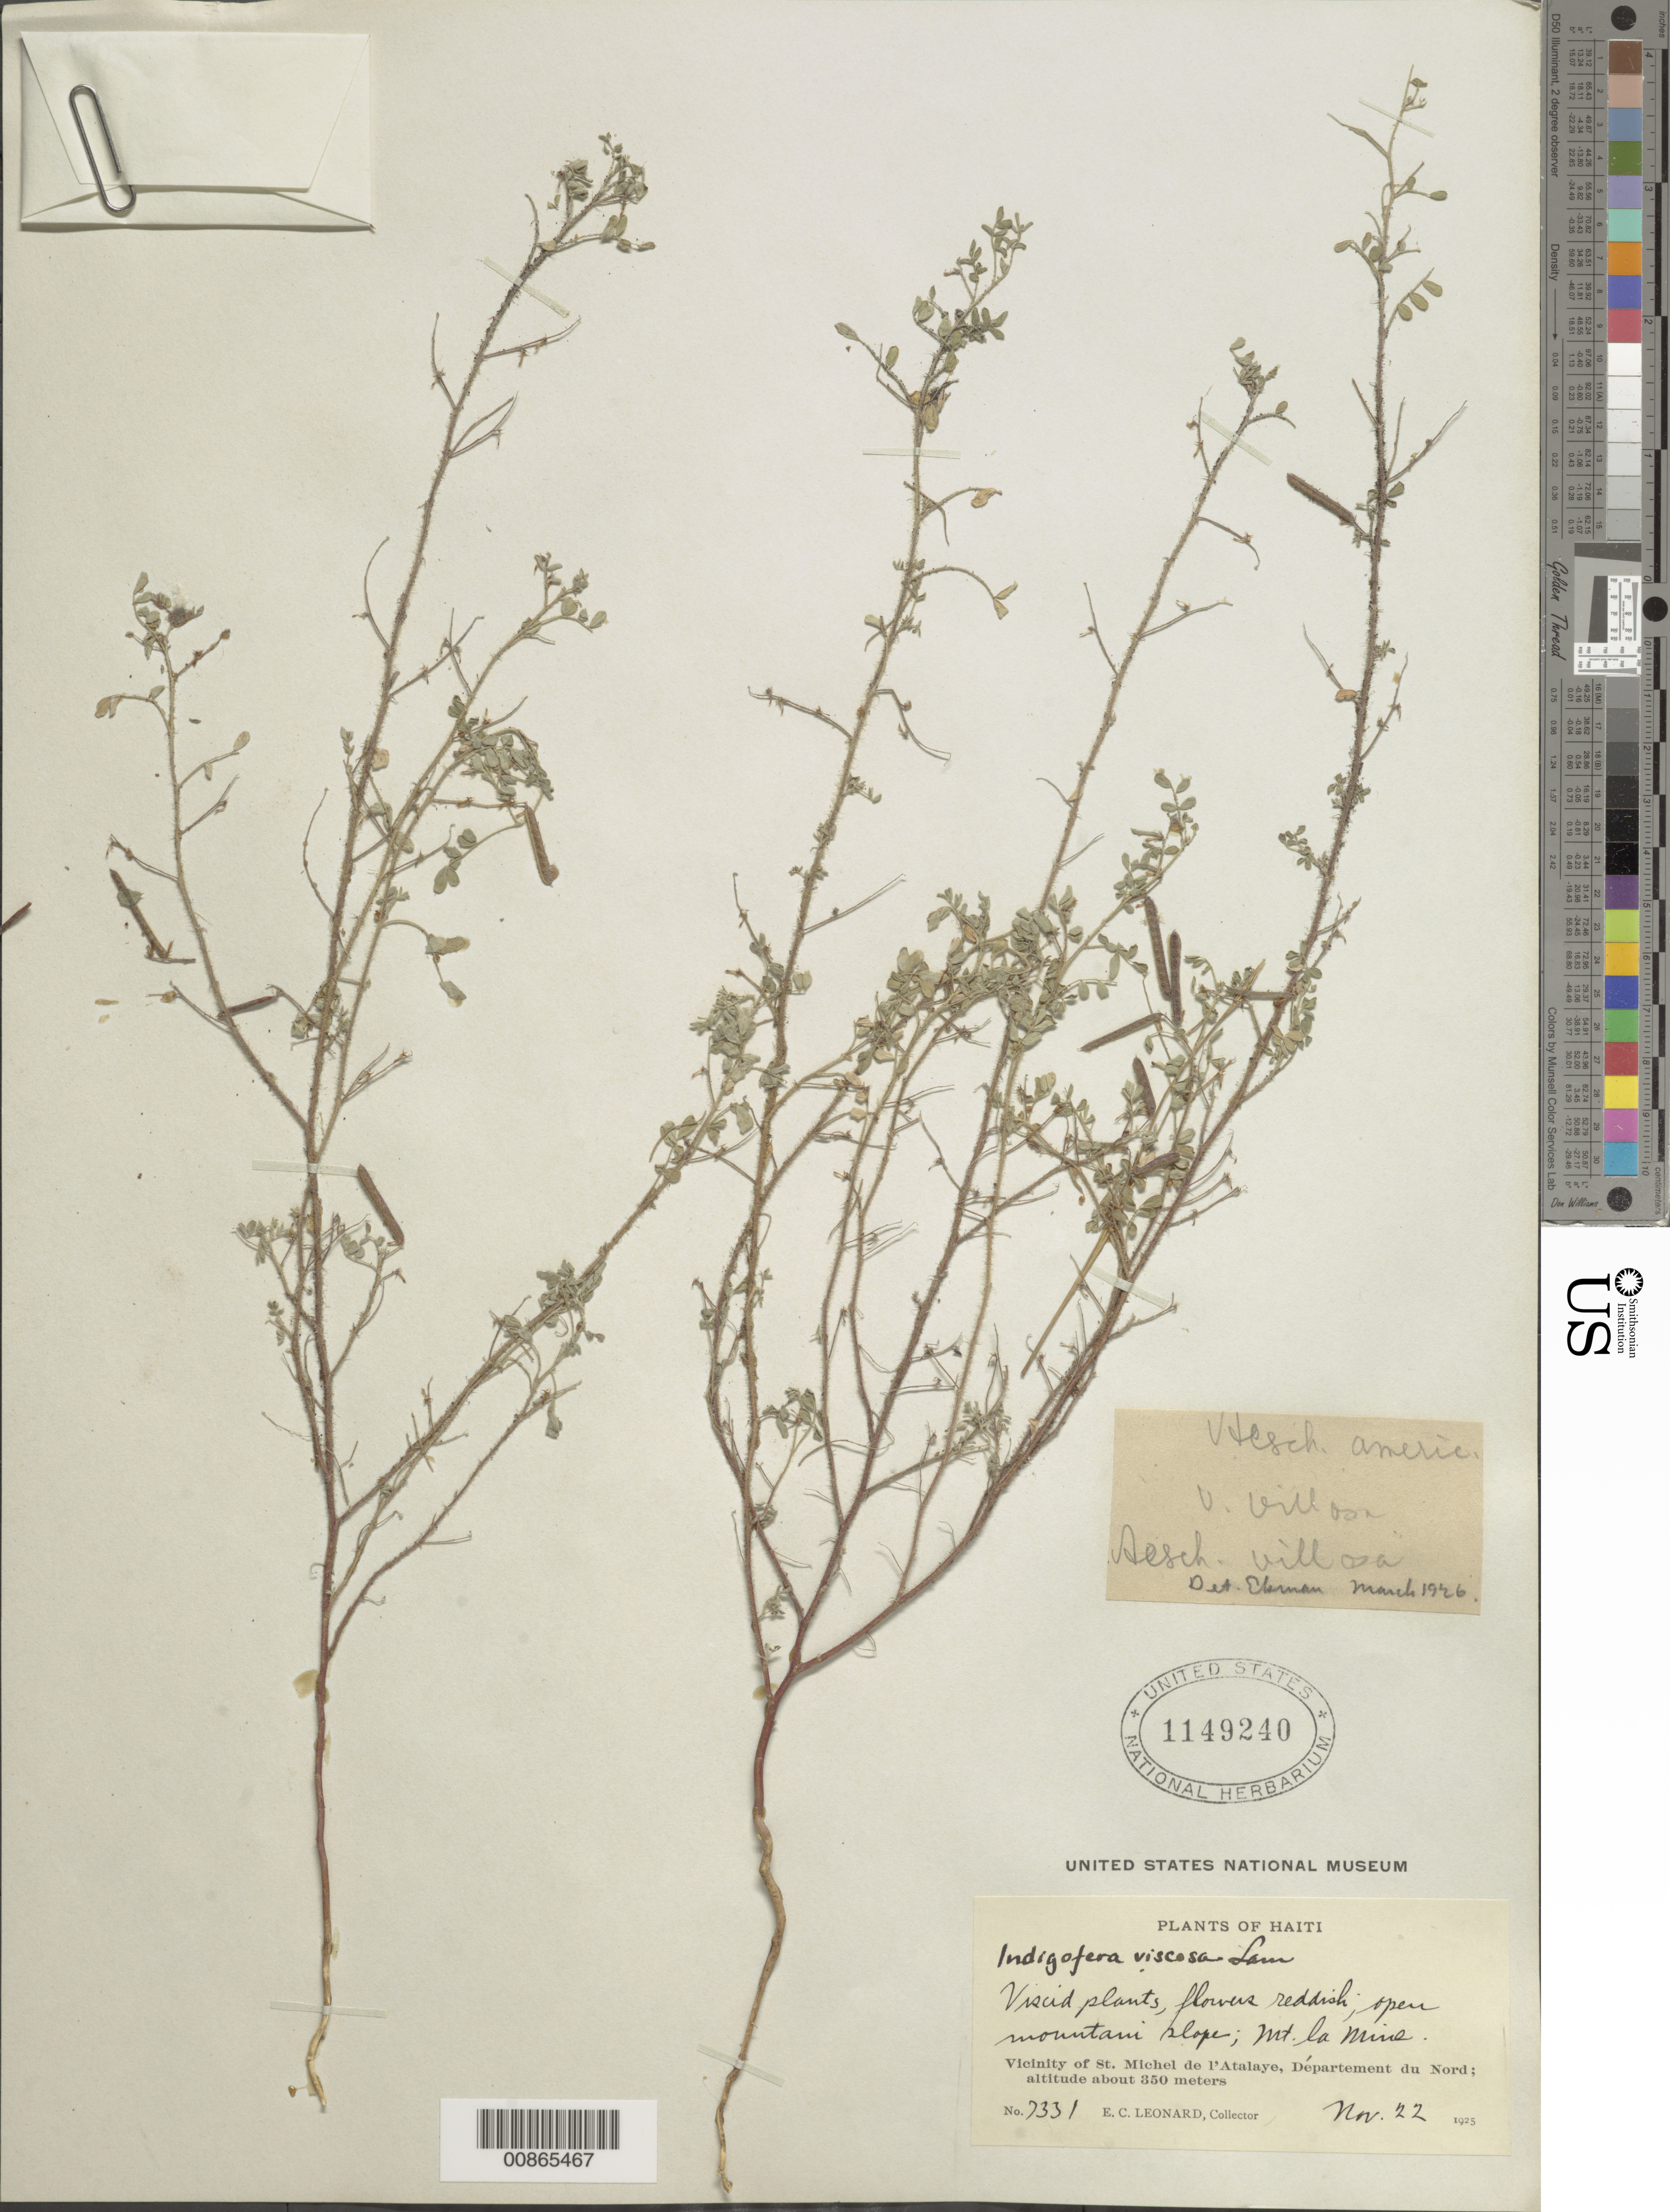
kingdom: Plantae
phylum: Tracheophyta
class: Magnoliopsida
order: Fabales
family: Fabaceae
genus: Indigofera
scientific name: Indigofera viscosa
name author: Lam.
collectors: E. C. Leonard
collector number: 7331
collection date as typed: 22 Nov 1925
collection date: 1925-11-22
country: Haiti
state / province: Nord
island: Hispaniola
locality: Vicinity of St. Michel de l'Atalaye, Mt. la Mine.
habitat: Open mountain slope.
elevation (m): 350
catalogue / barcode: US 1149240